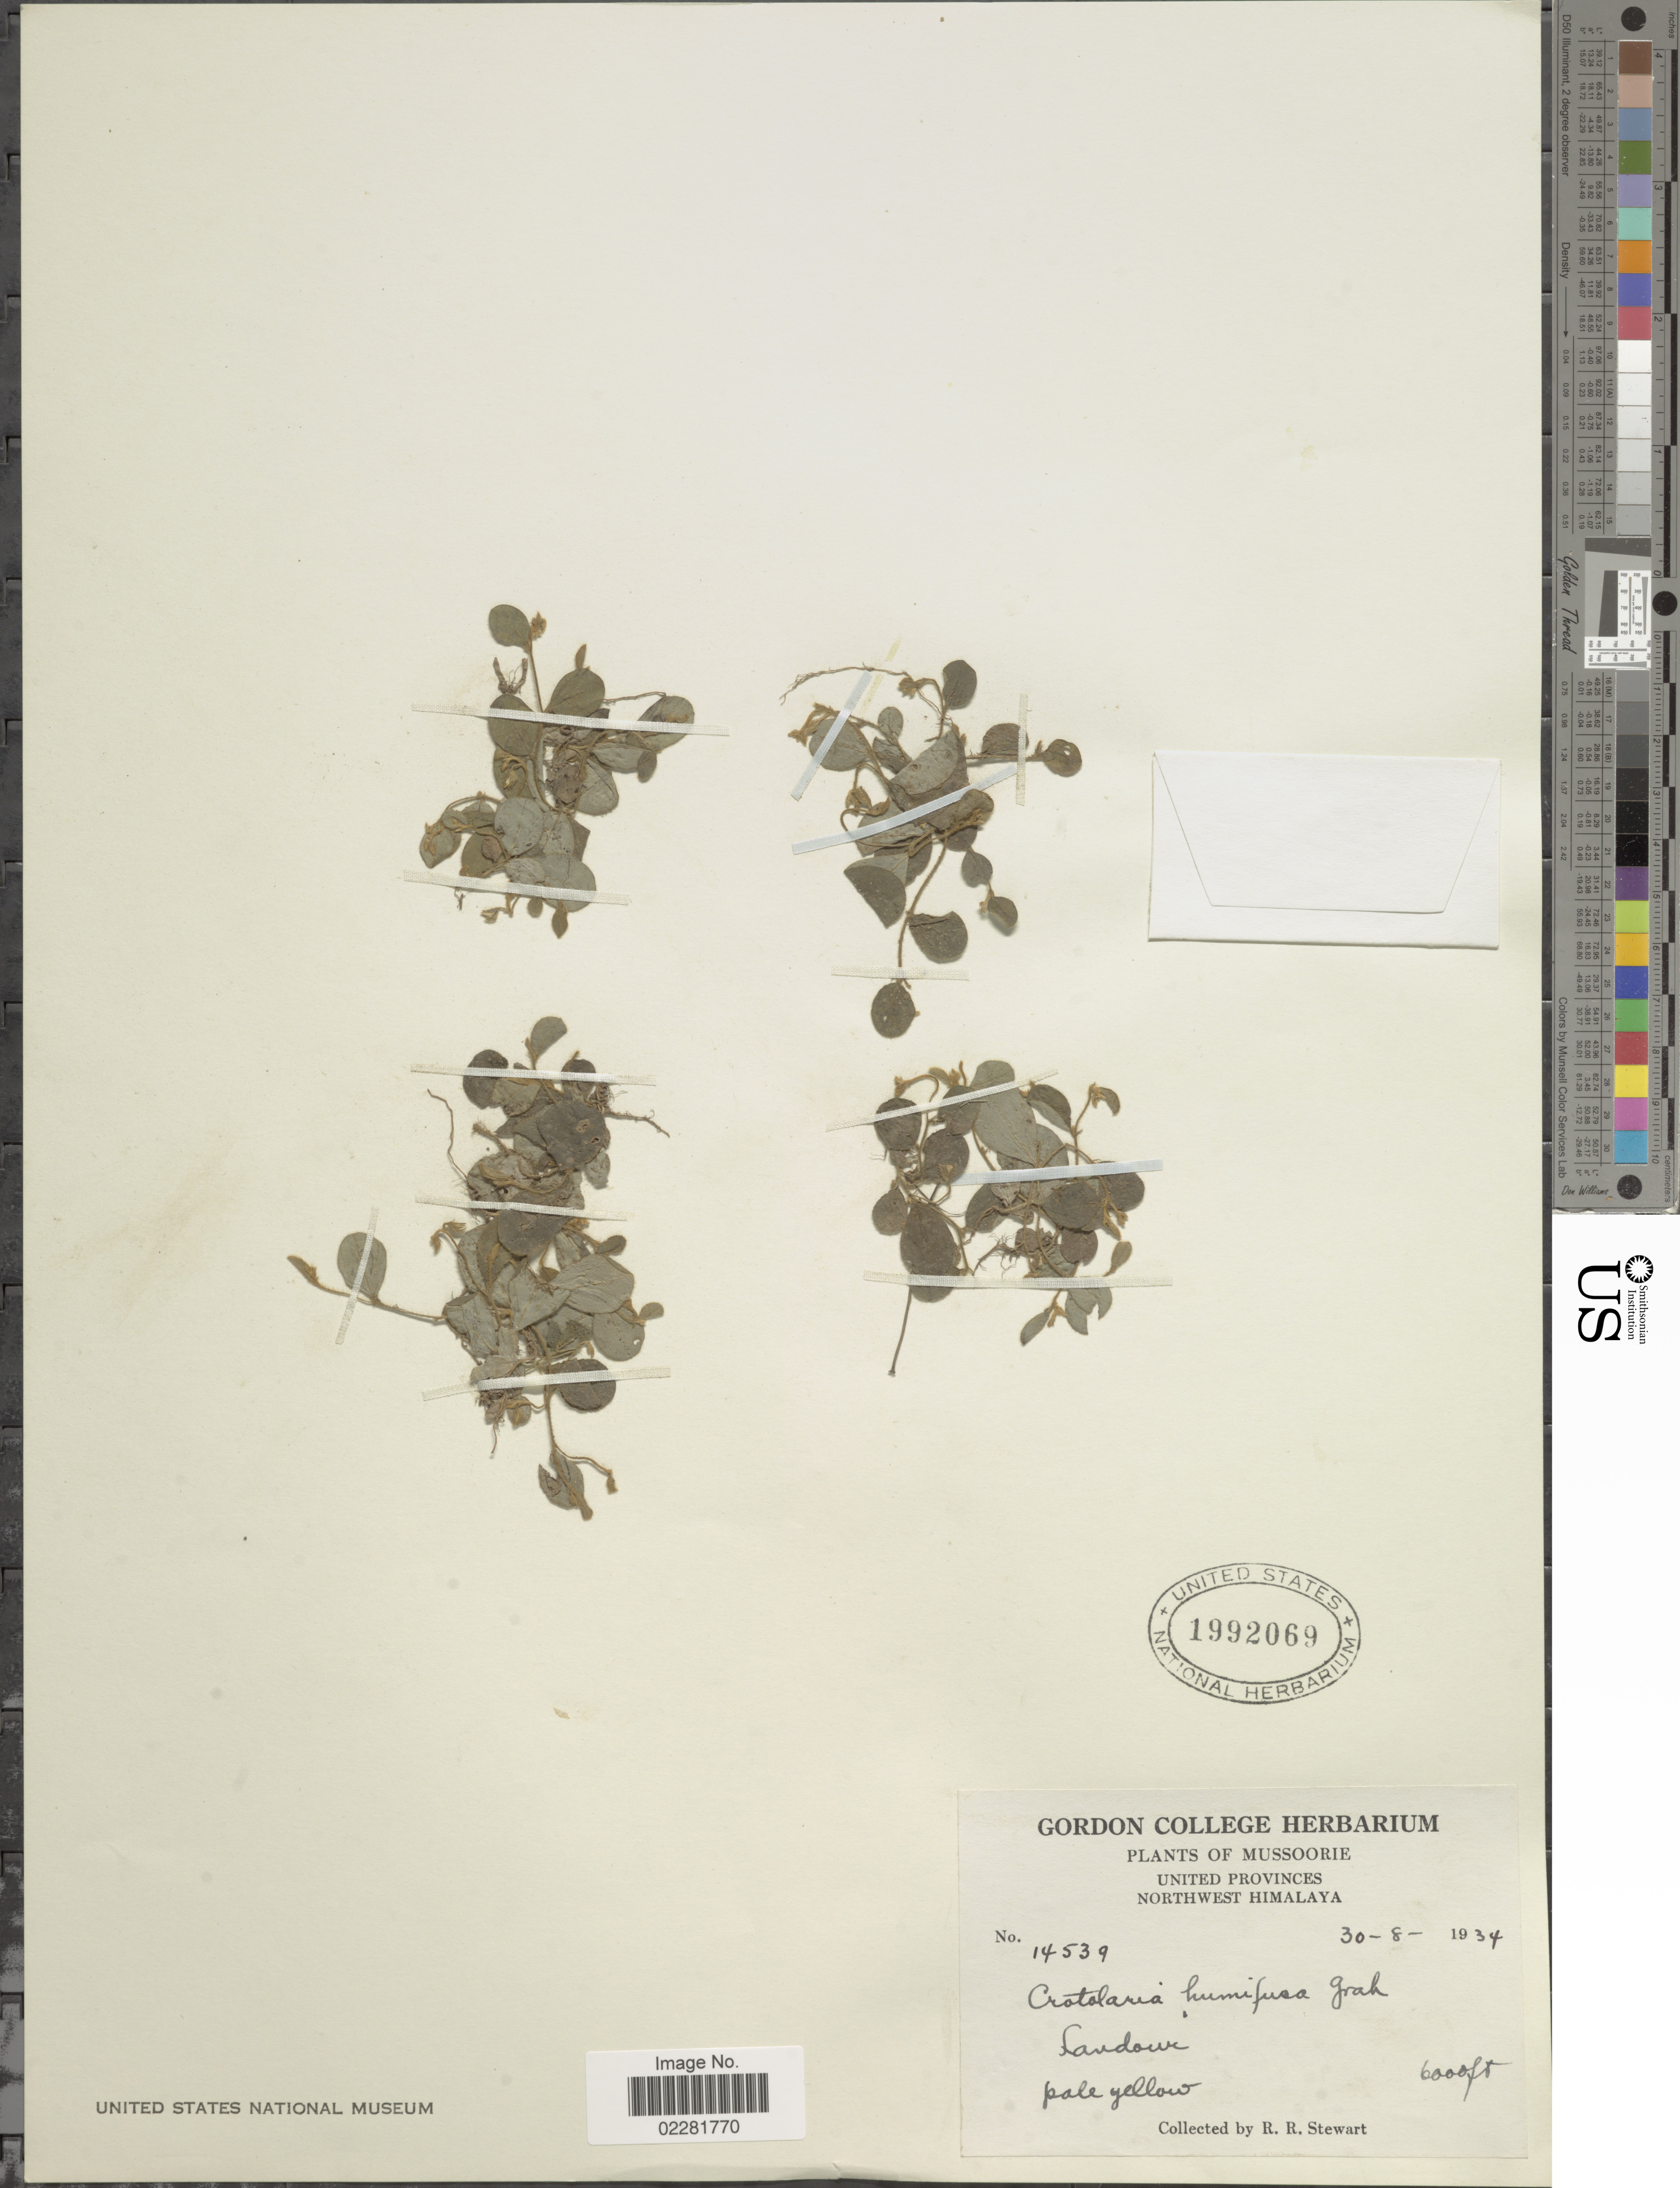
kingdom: Plantae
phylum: Tracheophyta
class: Magnoliopsida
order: Fabales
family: Fabaceae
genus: Crotalaria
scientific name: Crotalaria acicularis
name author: Ham.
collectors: R. R. Stewart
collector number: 14539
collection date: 1934-08-30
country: India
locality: Mussoorie, United Provinces, Northwest Himalaya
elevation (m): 1829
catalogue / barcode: US 1992069